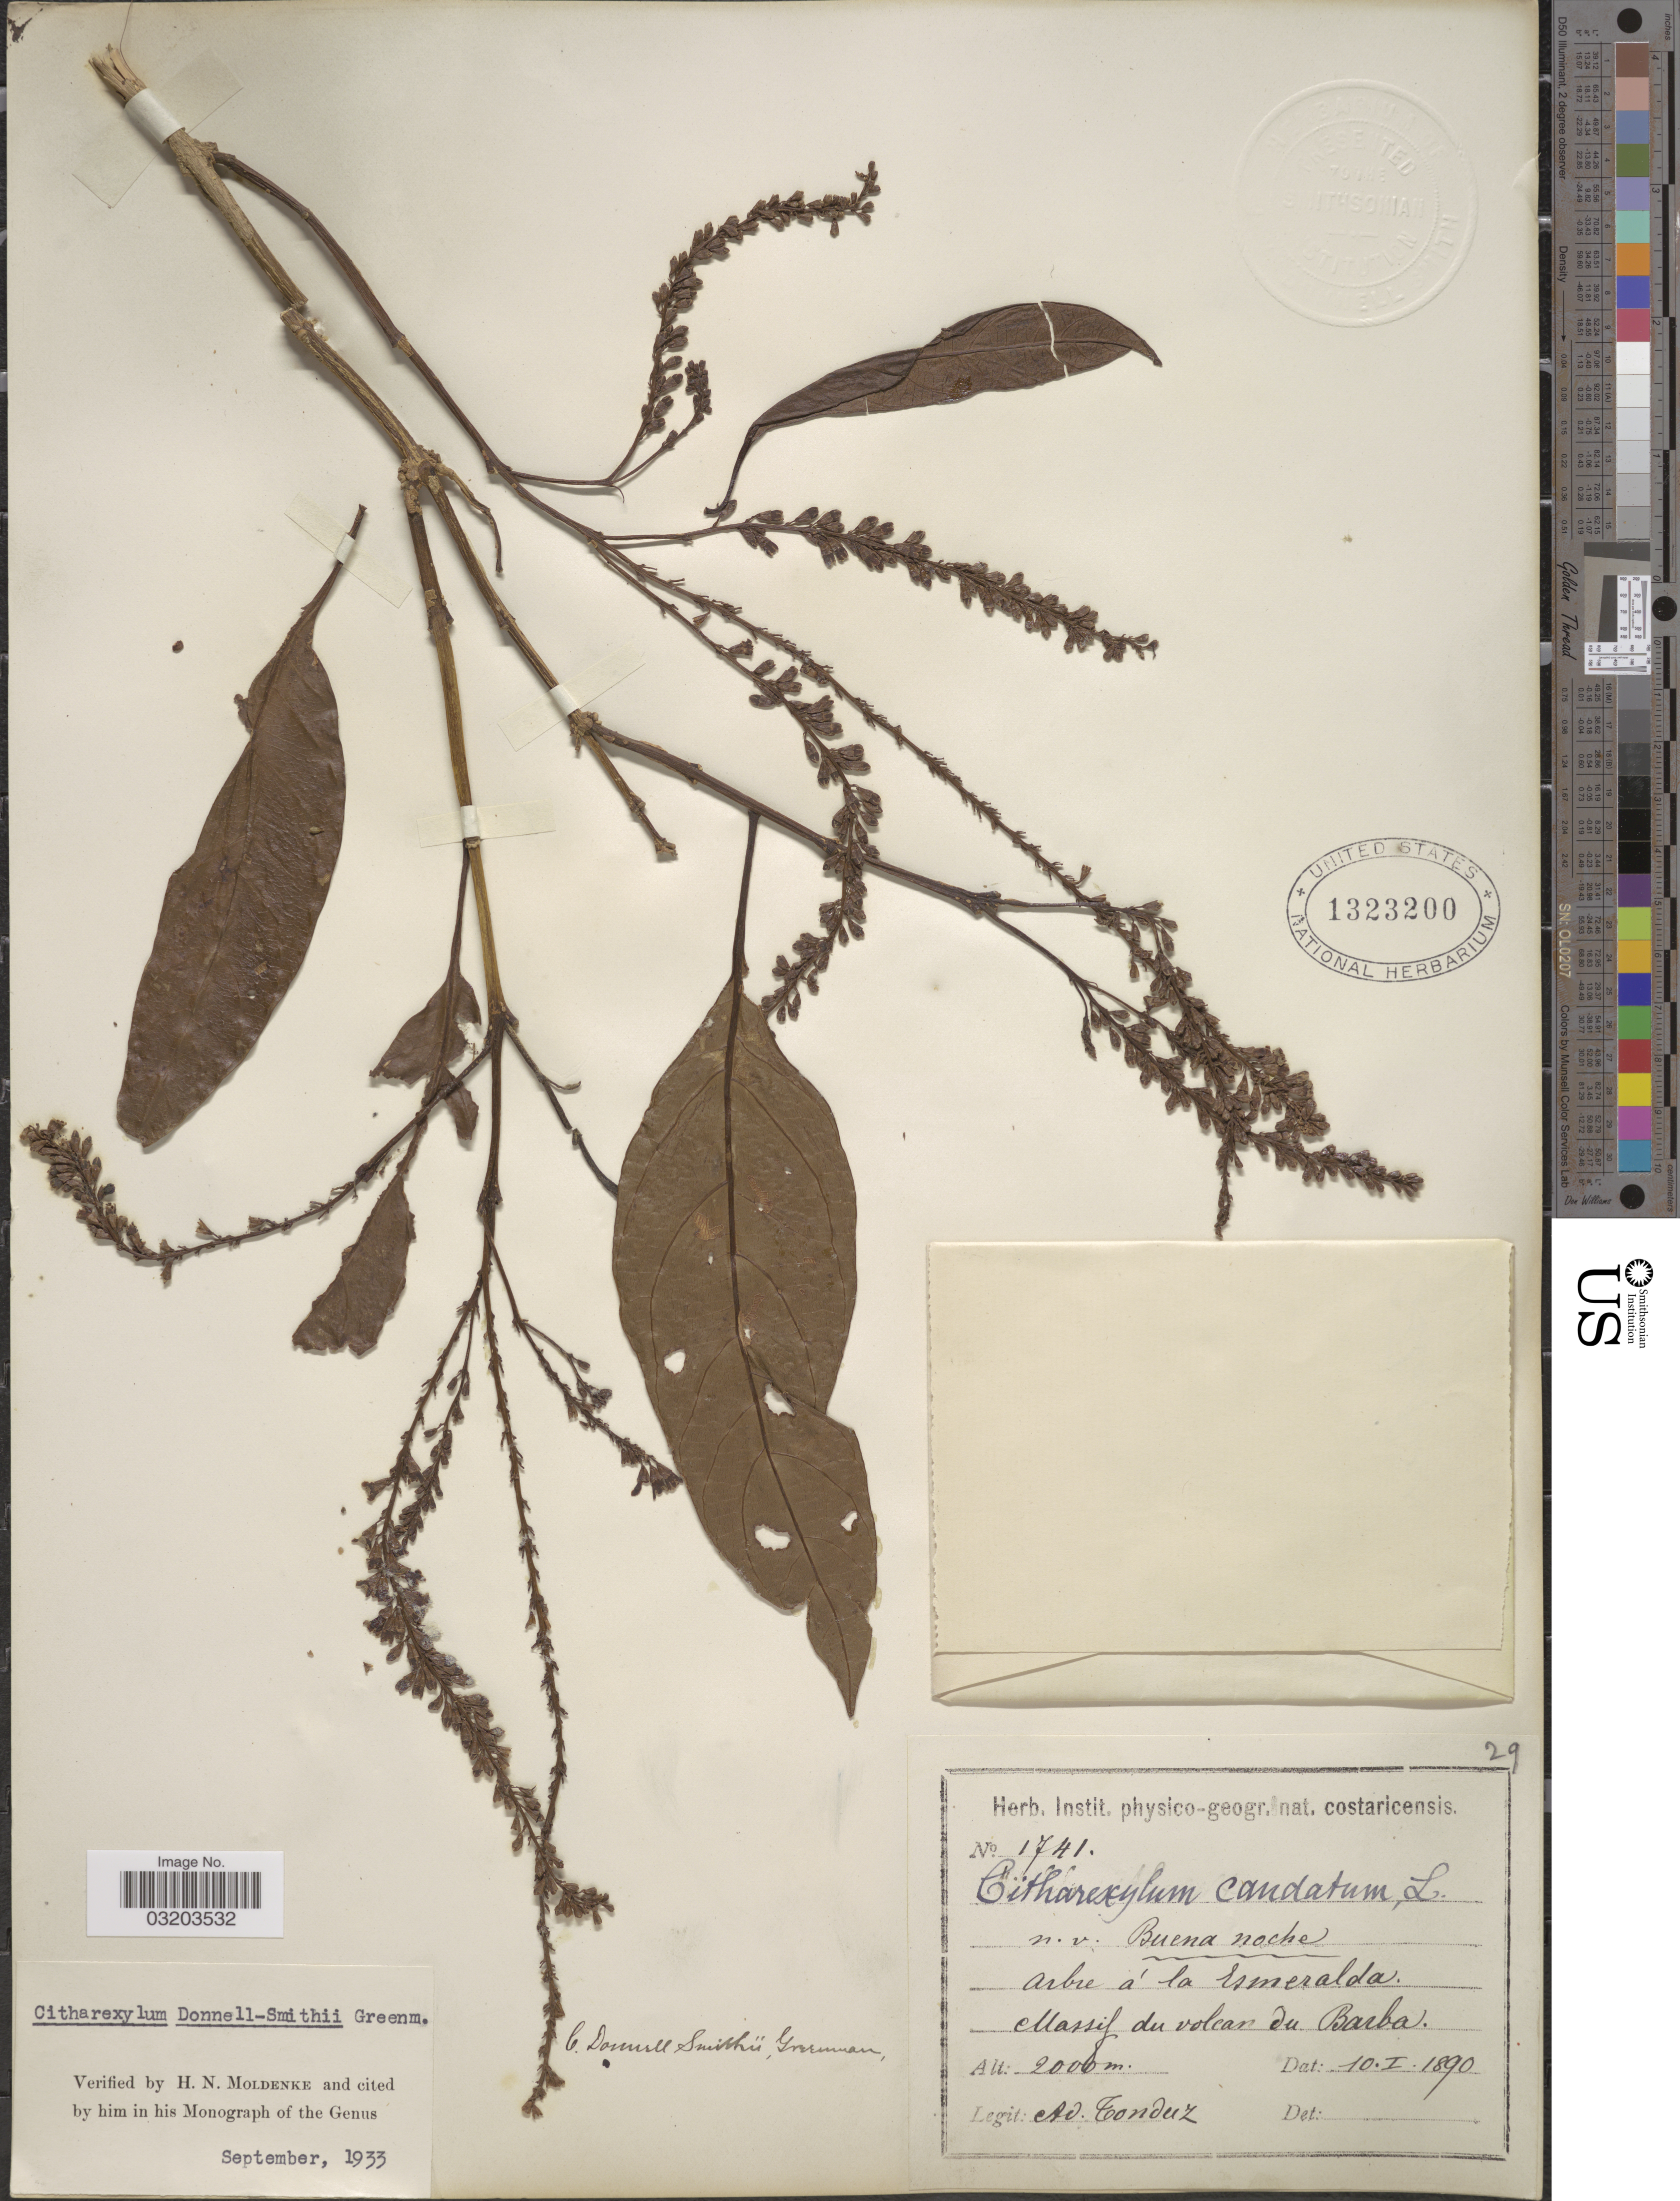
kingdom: Plantae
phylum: Tracheophyta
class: Magnoliopsida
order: Lamiales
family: Verbenaceae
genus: Citharexylum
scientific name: Citharexylum donnell-smithii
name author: Greenm.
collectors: A. Tonduz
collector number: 1741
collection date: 1890-01-10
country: Costa Rica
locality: Arbre à la Esmeralda. Massif du volcan du Barba.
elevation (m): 2000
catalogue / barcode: US 1323200